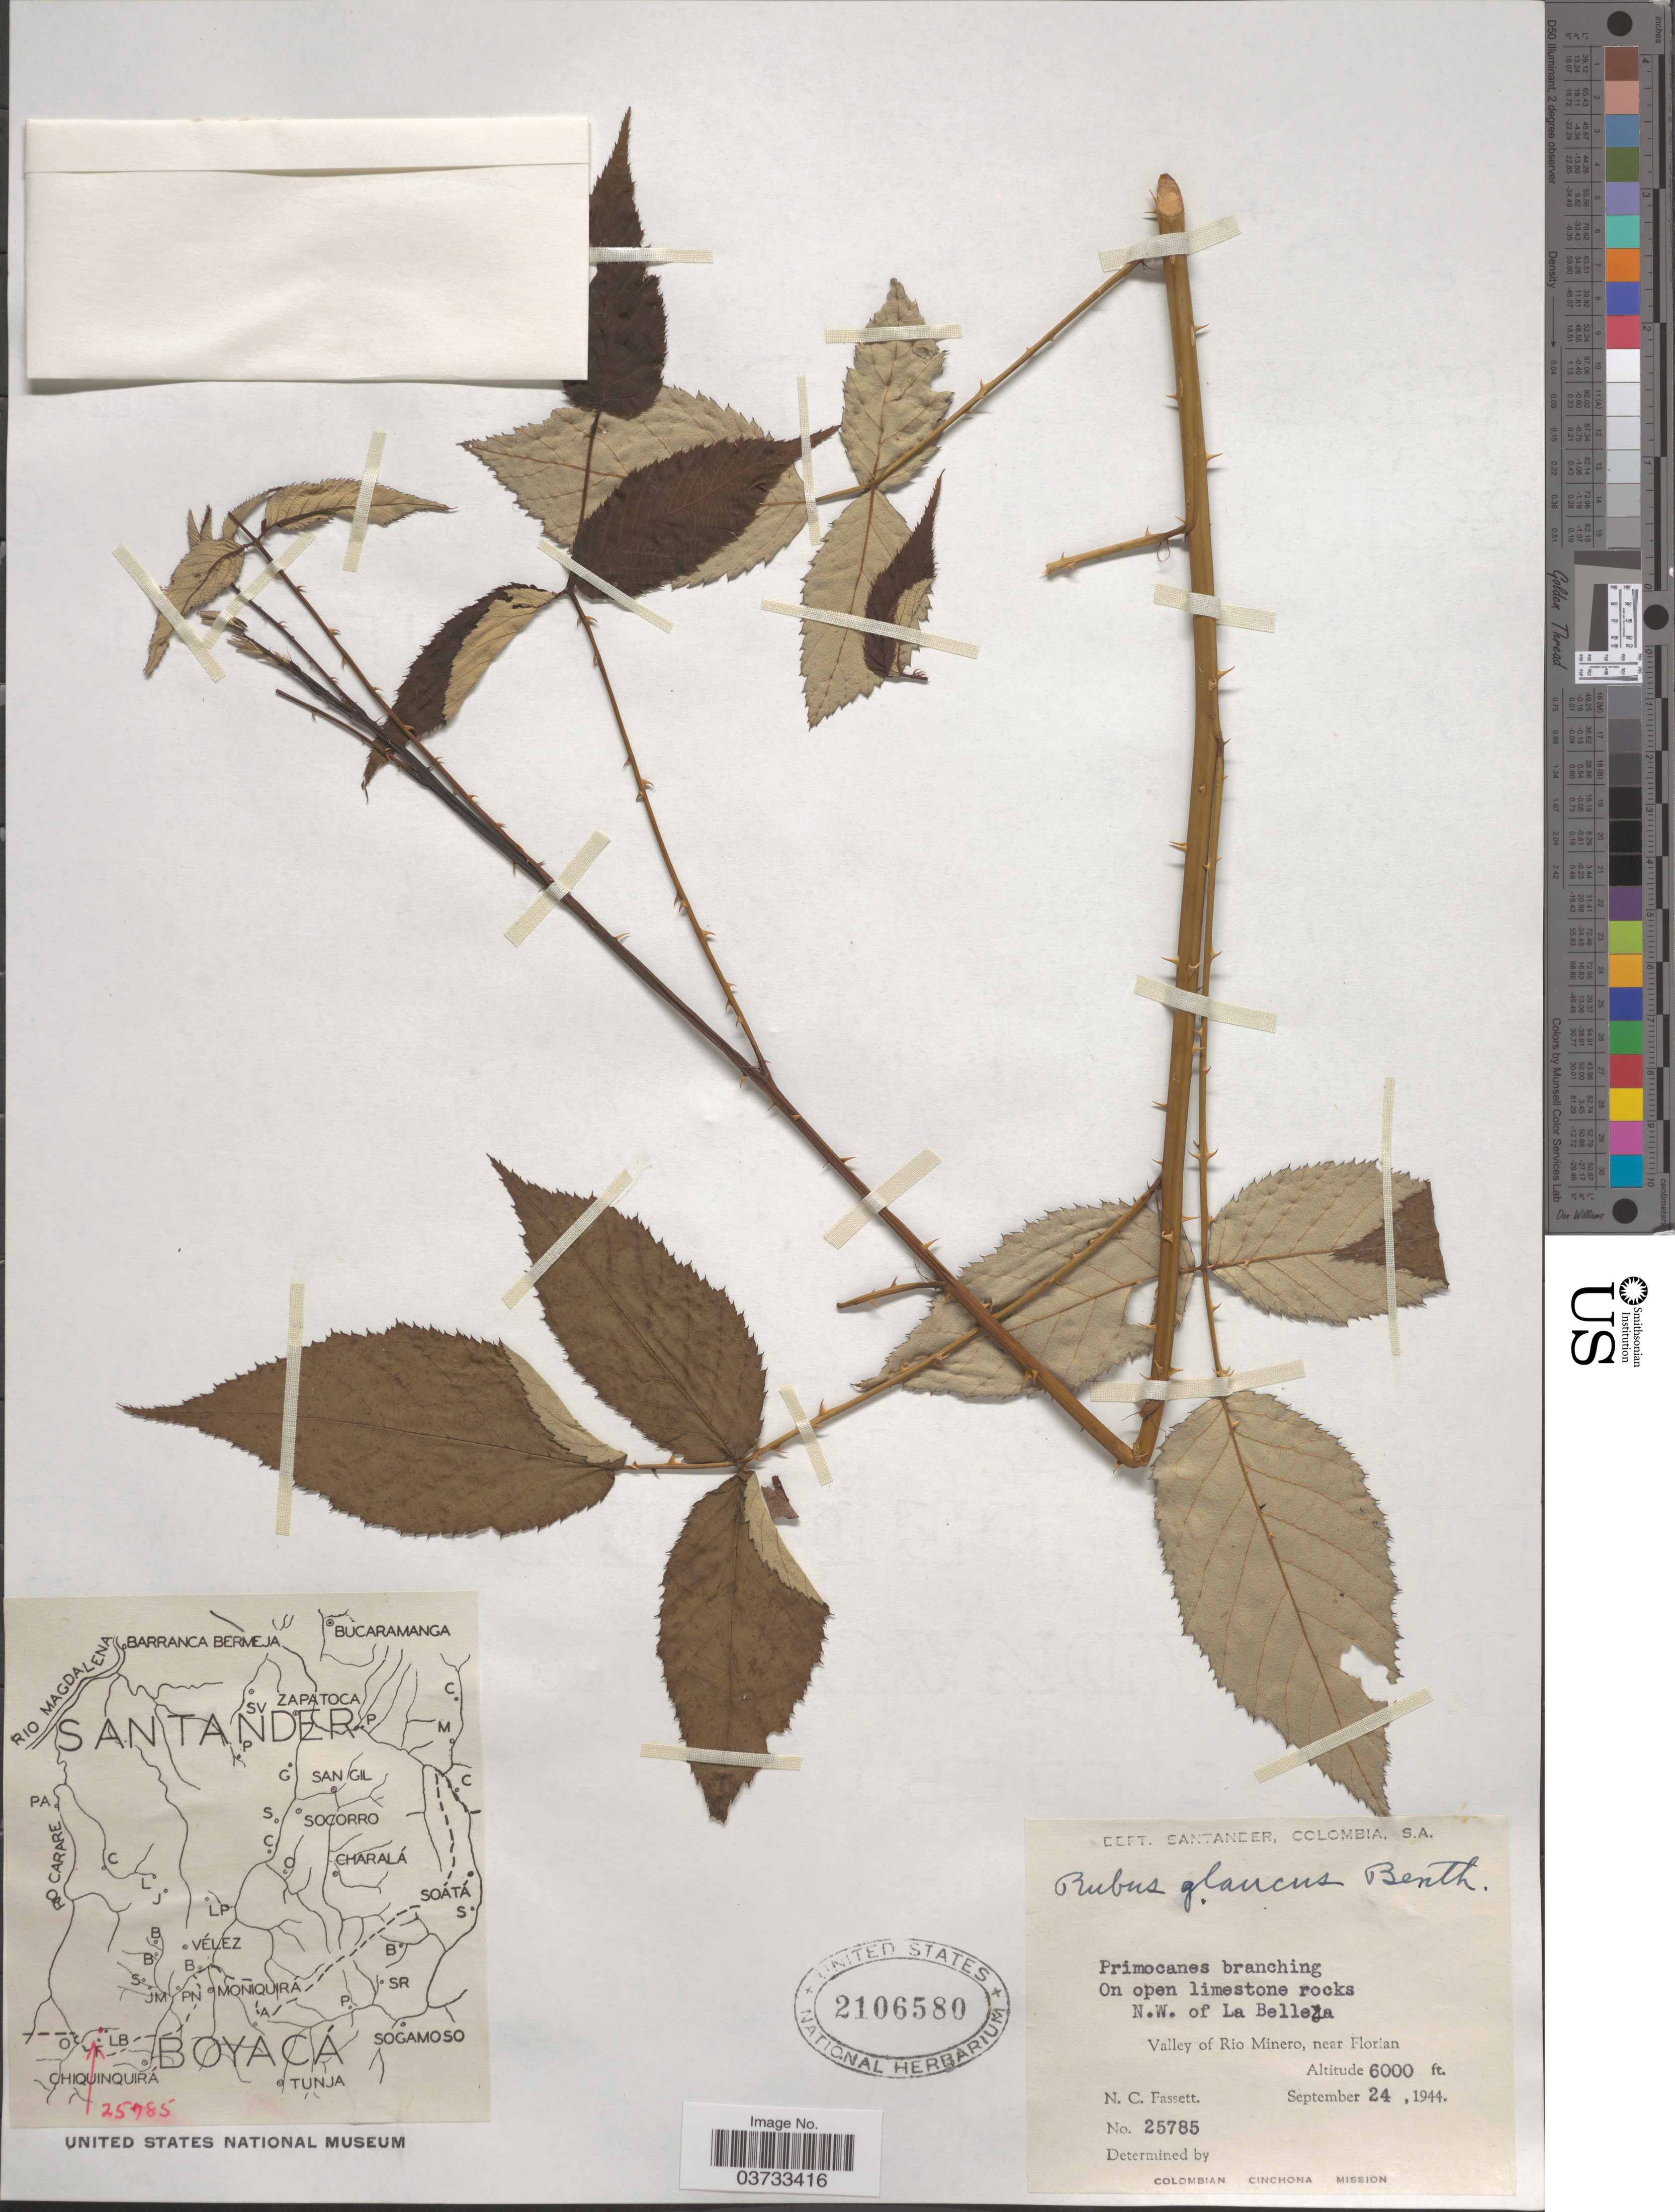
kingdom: Plantae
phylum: Tracheophyta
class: Magnoliopsida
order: Rosales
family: Rosaceae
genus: Rubus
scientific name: Rubus glaucus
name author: Benth.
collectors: N. C. Fassett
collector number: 25785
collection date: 1944-09-24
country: Colombia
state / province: Santander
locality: Dept. Santander. N.W. of La Belleza. Valley of Rio Minero, near Florian.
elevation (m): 1829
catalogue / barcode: US 2106580